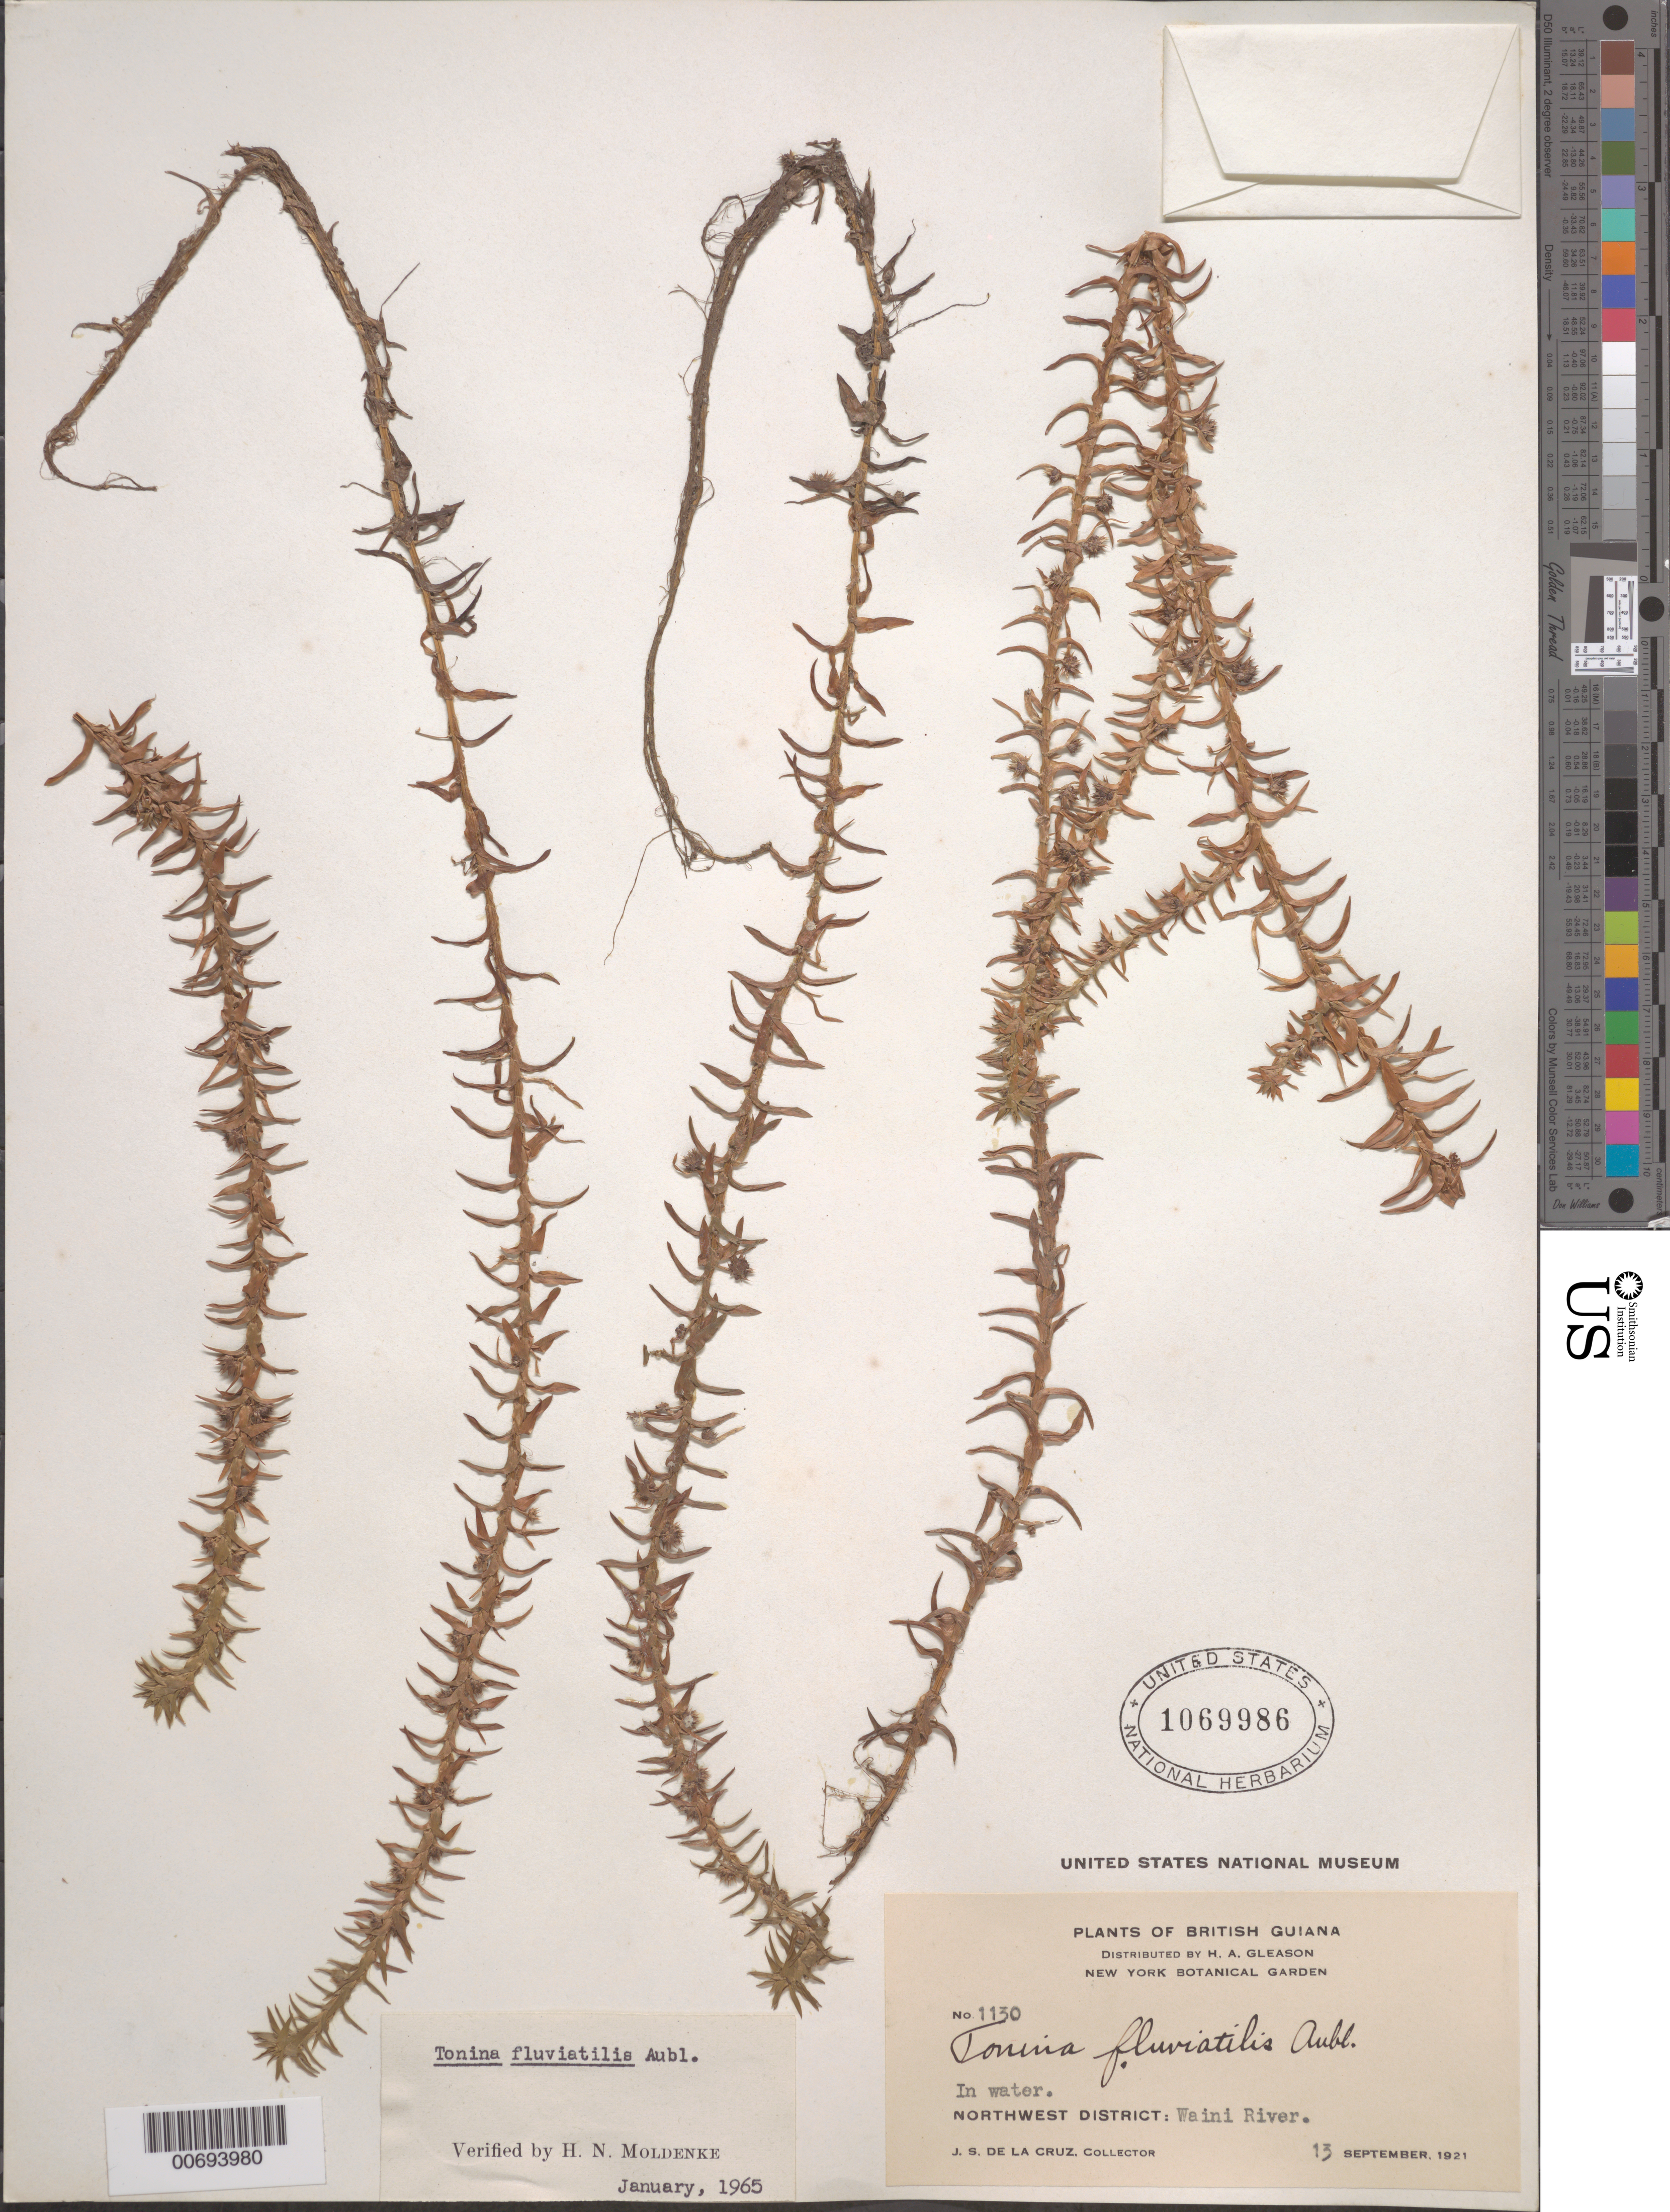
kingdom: Plantae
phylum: Tracheophyta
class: Liliopsida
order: Poales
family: Eriocaulaceae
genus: Tonina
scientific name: Tonina fluviatilis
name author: Aubl.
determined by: Moldenke, H. N.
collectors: J. S. de la Cruz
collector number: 1130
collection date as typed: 13-Sep-21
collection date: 1921-09-13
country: Guyana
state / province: Barima-Waini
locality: Waini R., NW District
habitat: In water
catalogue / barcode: US 1069986